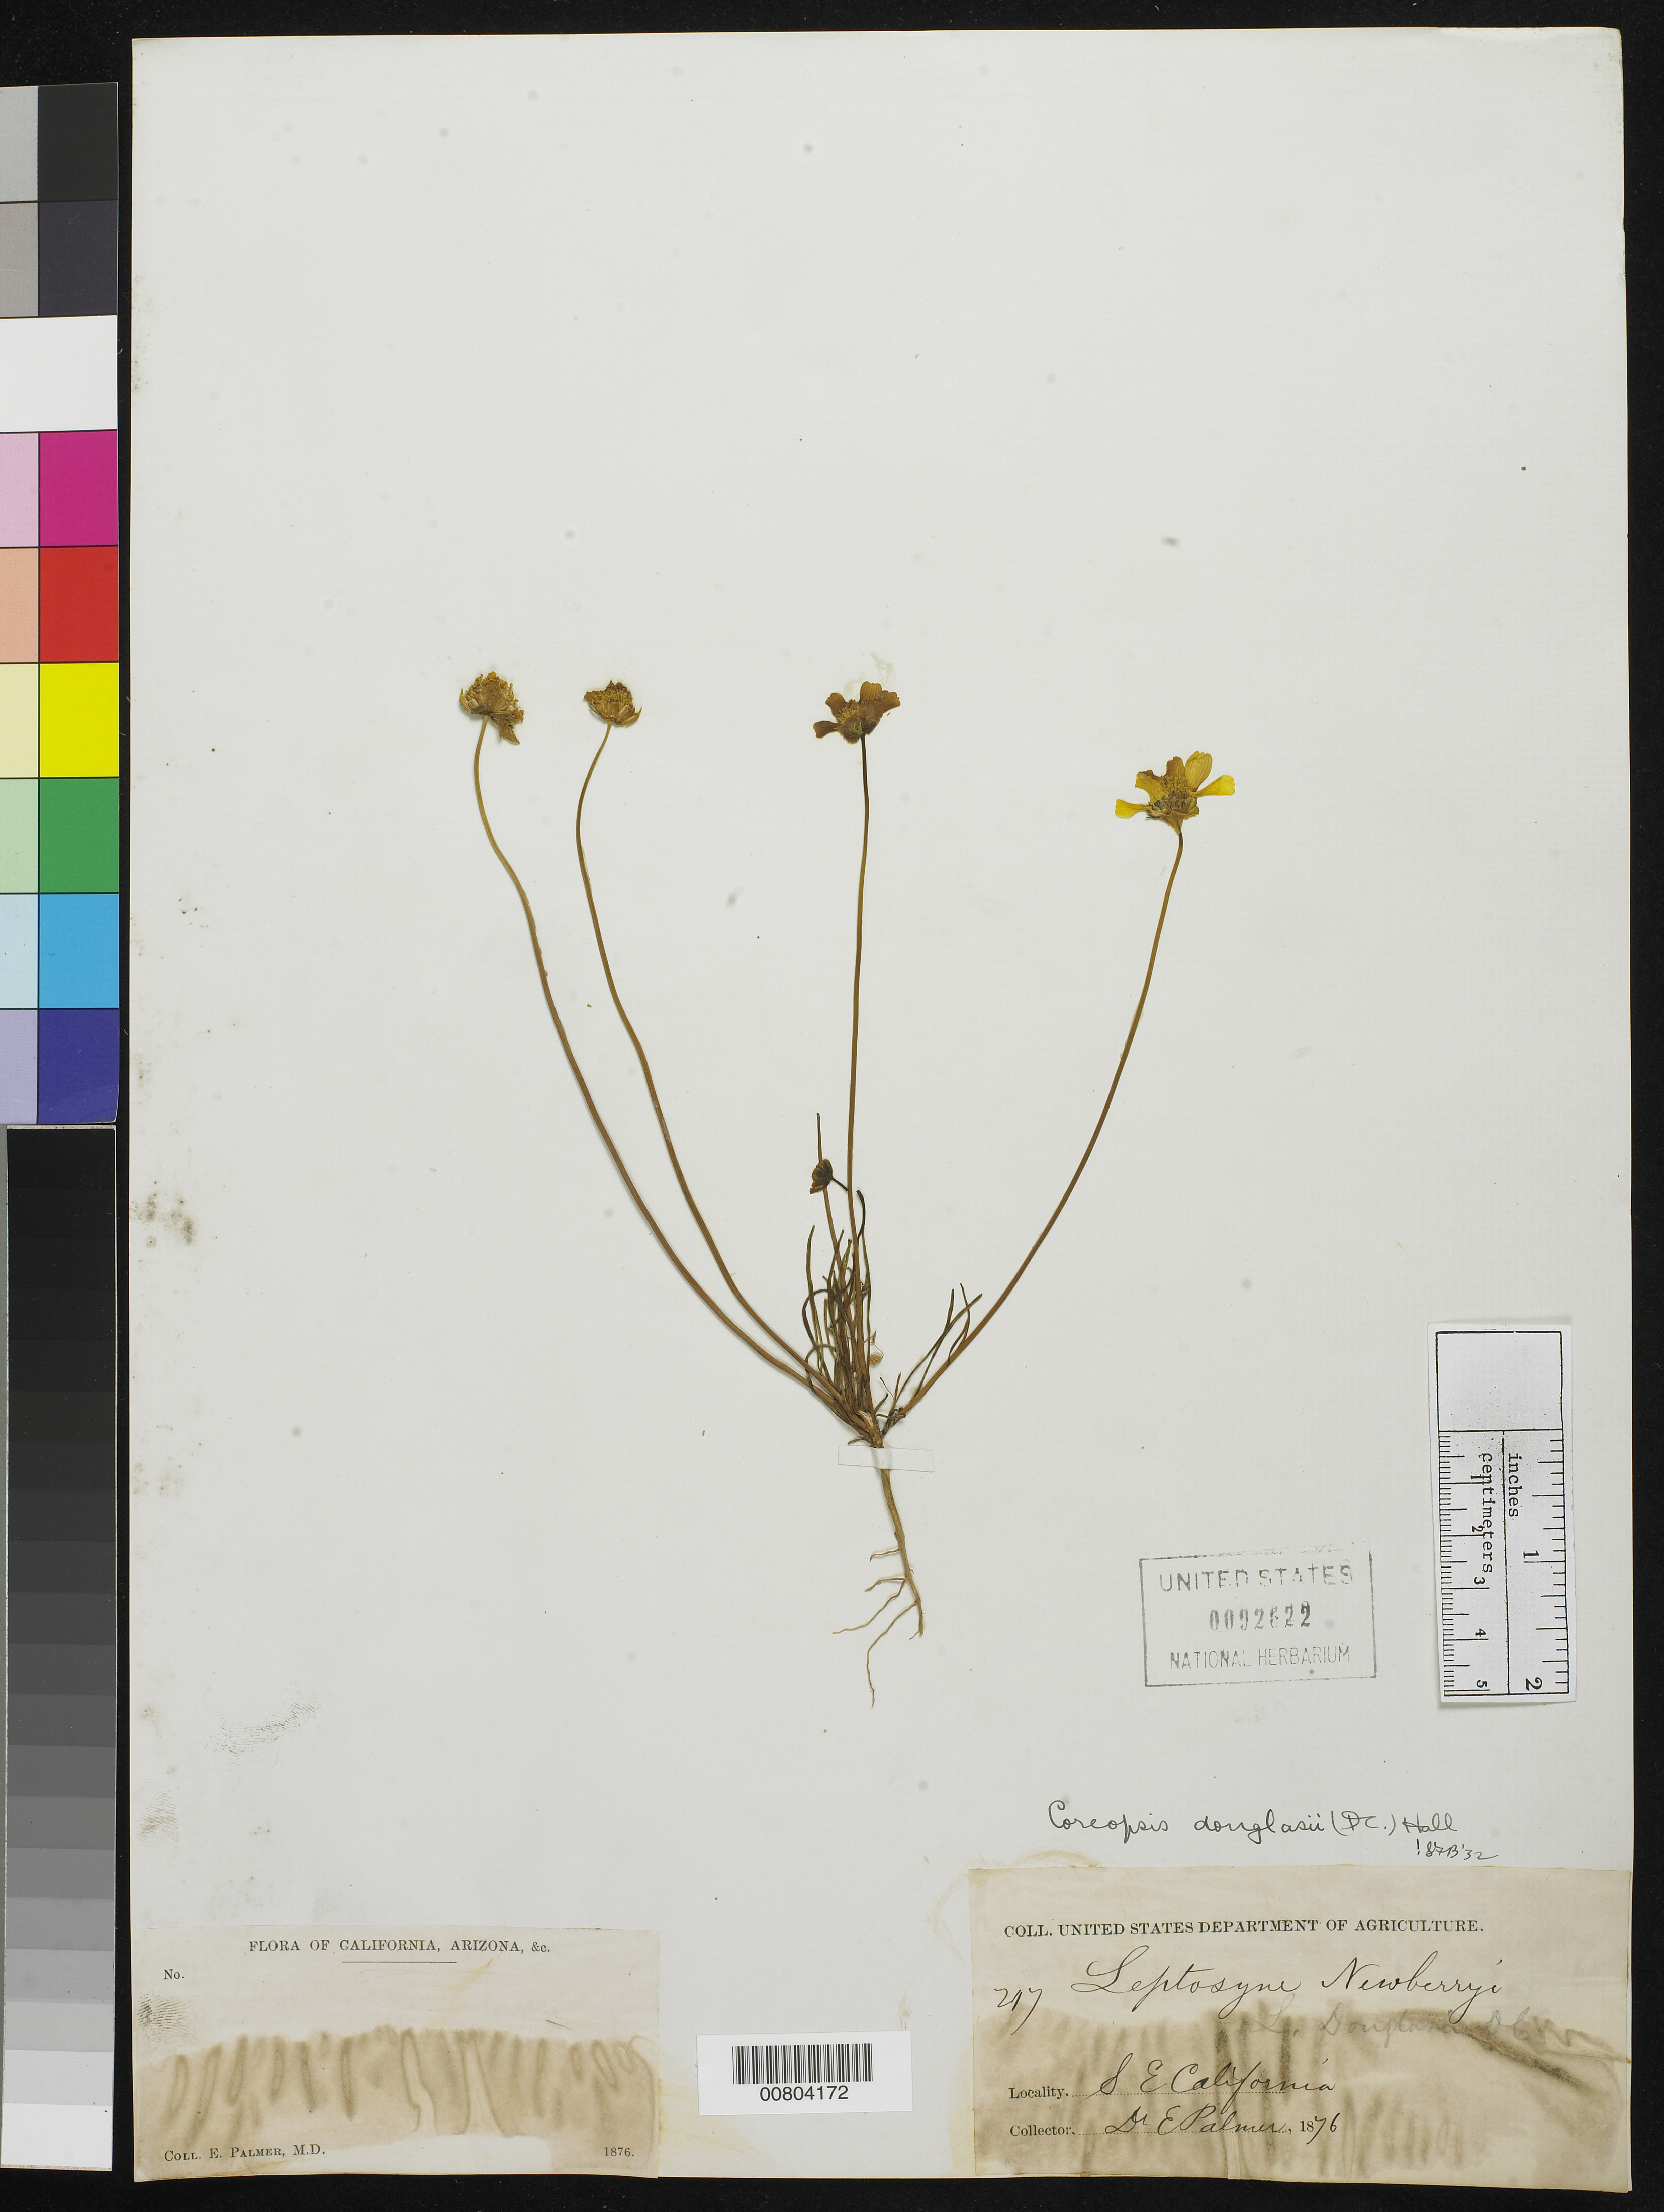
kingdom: Plantae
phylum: Tracheophyta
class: Magnoliopsida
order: Asterales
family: Asteraceae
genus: Coreopsis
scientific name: Coreopsis douglasii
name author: (DC.) H.M. Hall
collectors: E. Palmer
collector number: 217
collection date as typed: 1876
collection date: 1876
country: United States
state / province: California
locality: SE California.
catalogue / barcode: US 92622